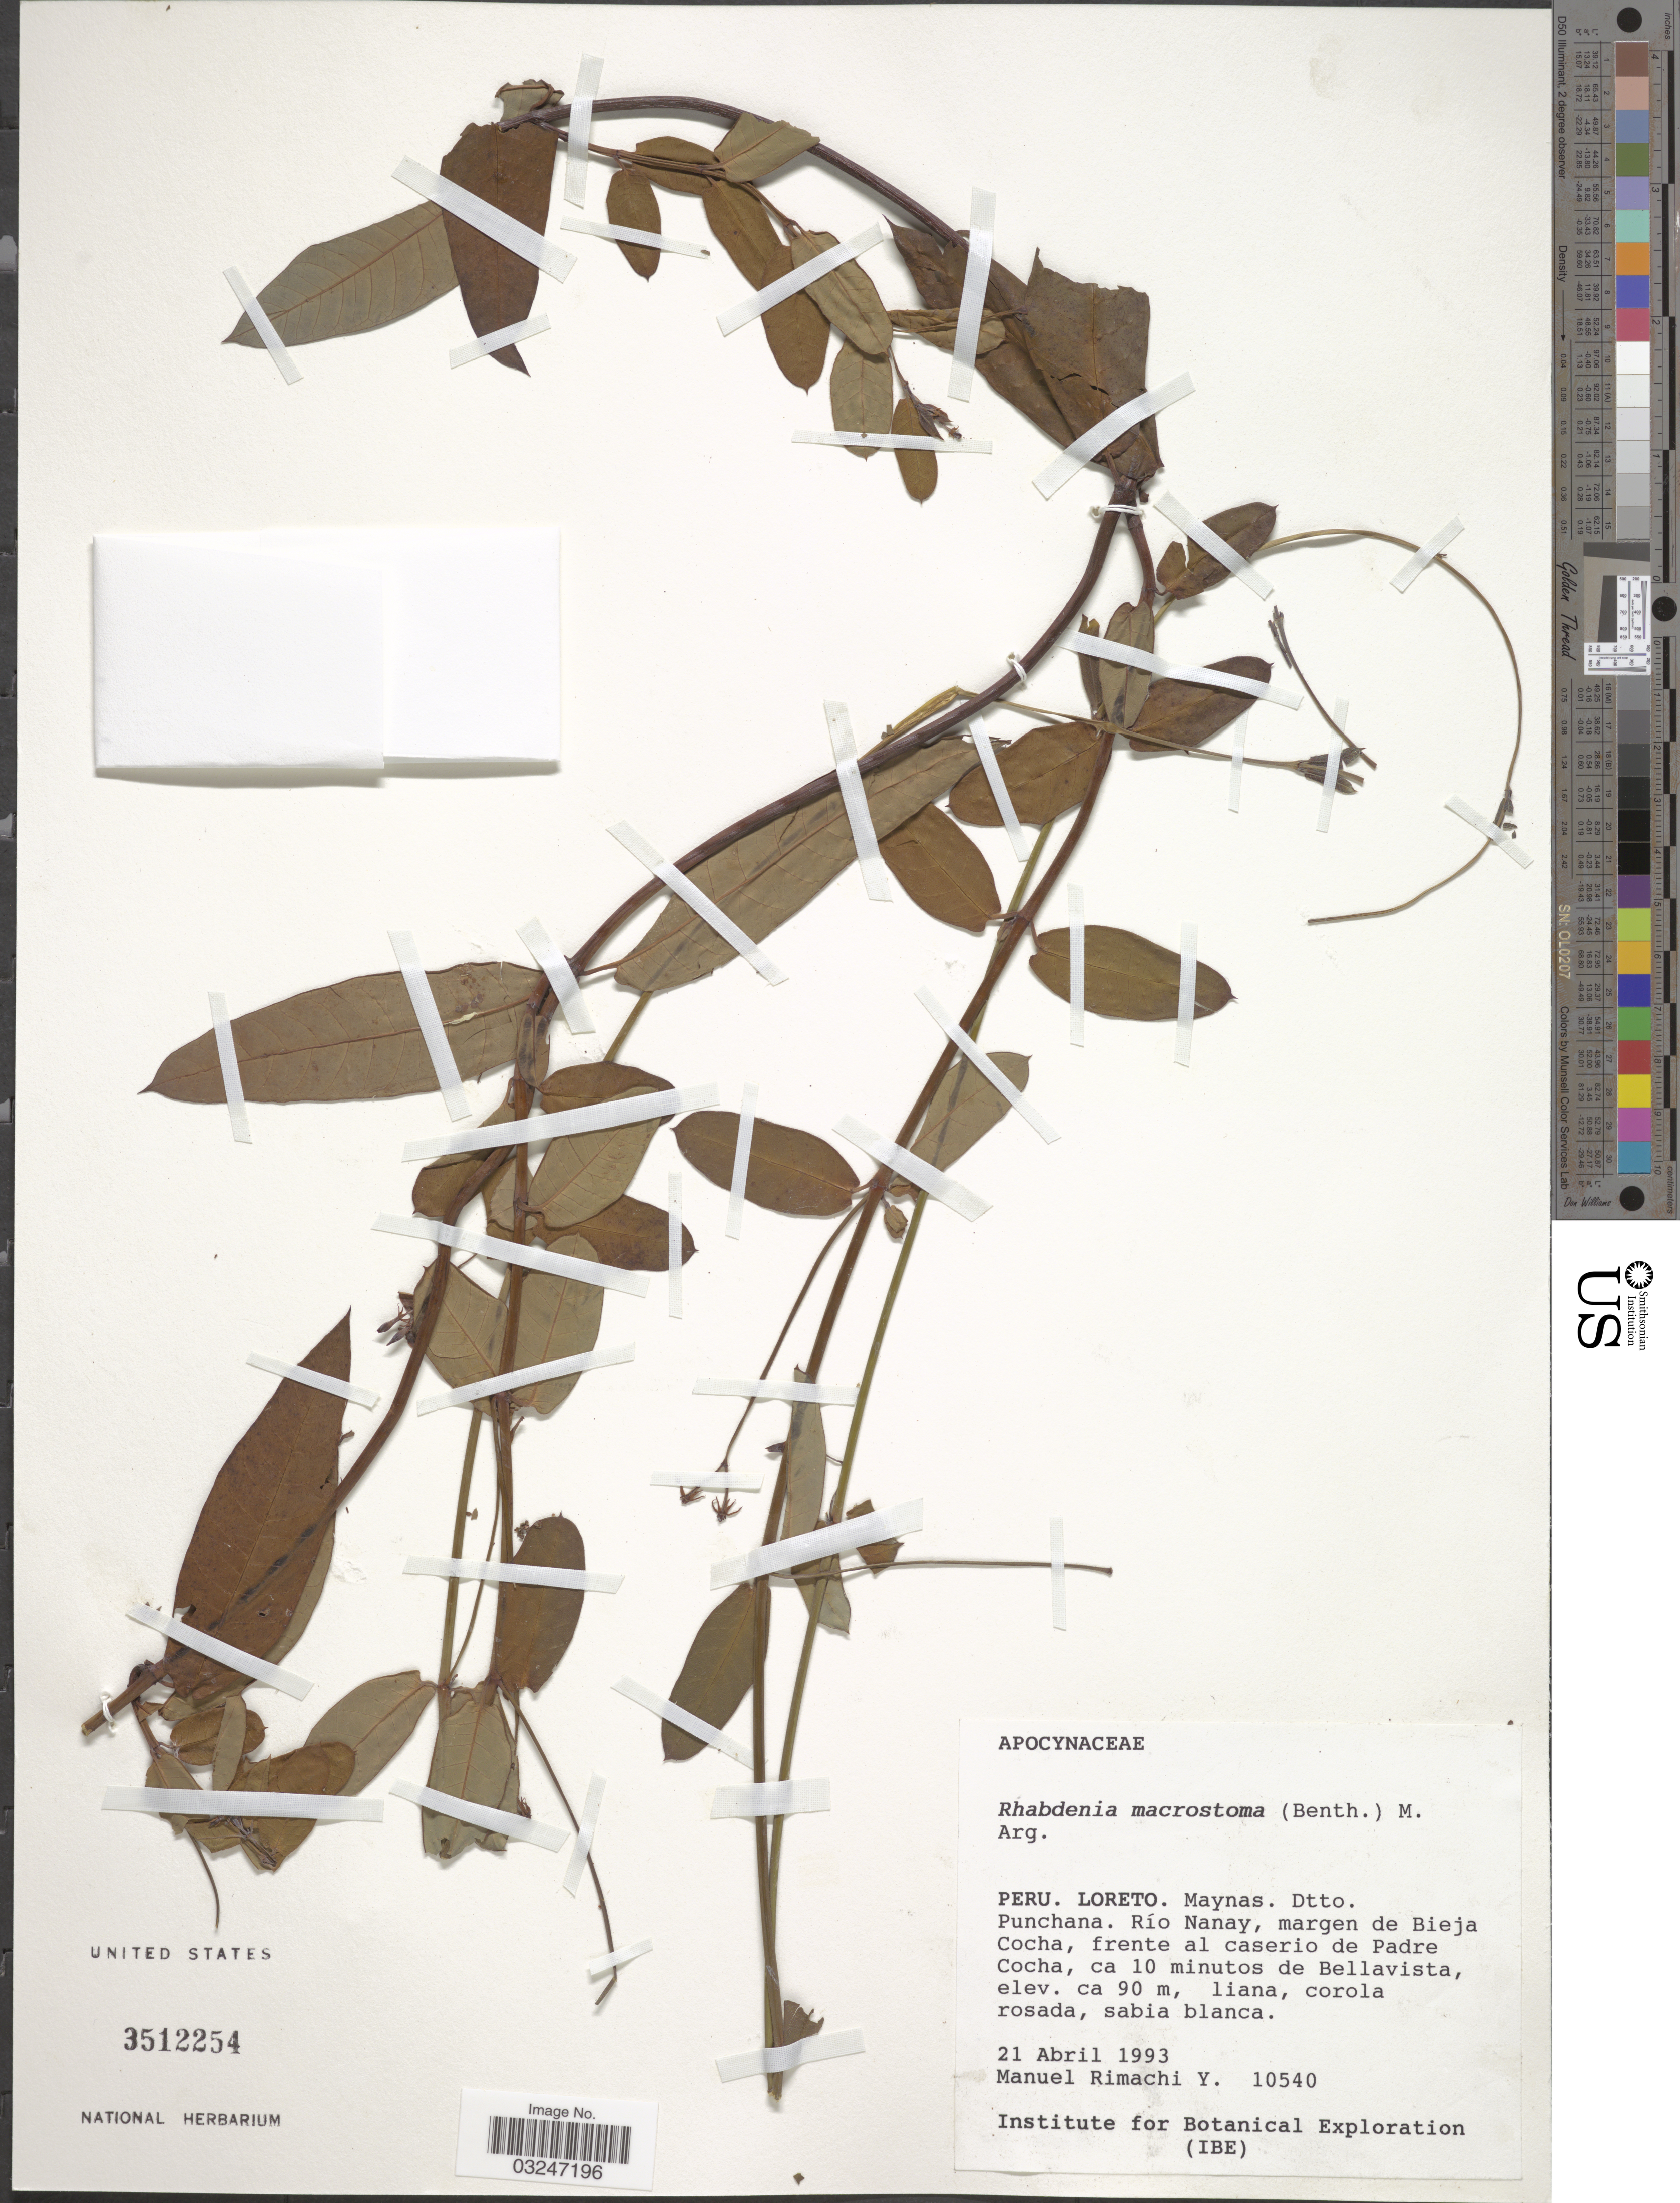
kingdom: Plantae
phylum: Tracheophyta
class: Magnoliopsida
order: Gentianales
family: Apocynaceae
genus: Rhabdadenia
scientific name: Rhabdadenia macrostoma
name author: (Benth.) Müll. Arg.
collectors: M. Rimachi Y.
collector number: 10540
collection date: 1993-04-21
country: Peru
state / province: Loreto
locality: Maynas. Dtto. Punchana. Río Nanay, margen de Bieja Cocha, frente al caserio de Padre Cocha, ca 10 minutos de Bellavista.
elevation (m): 90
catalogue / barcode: US 3512254